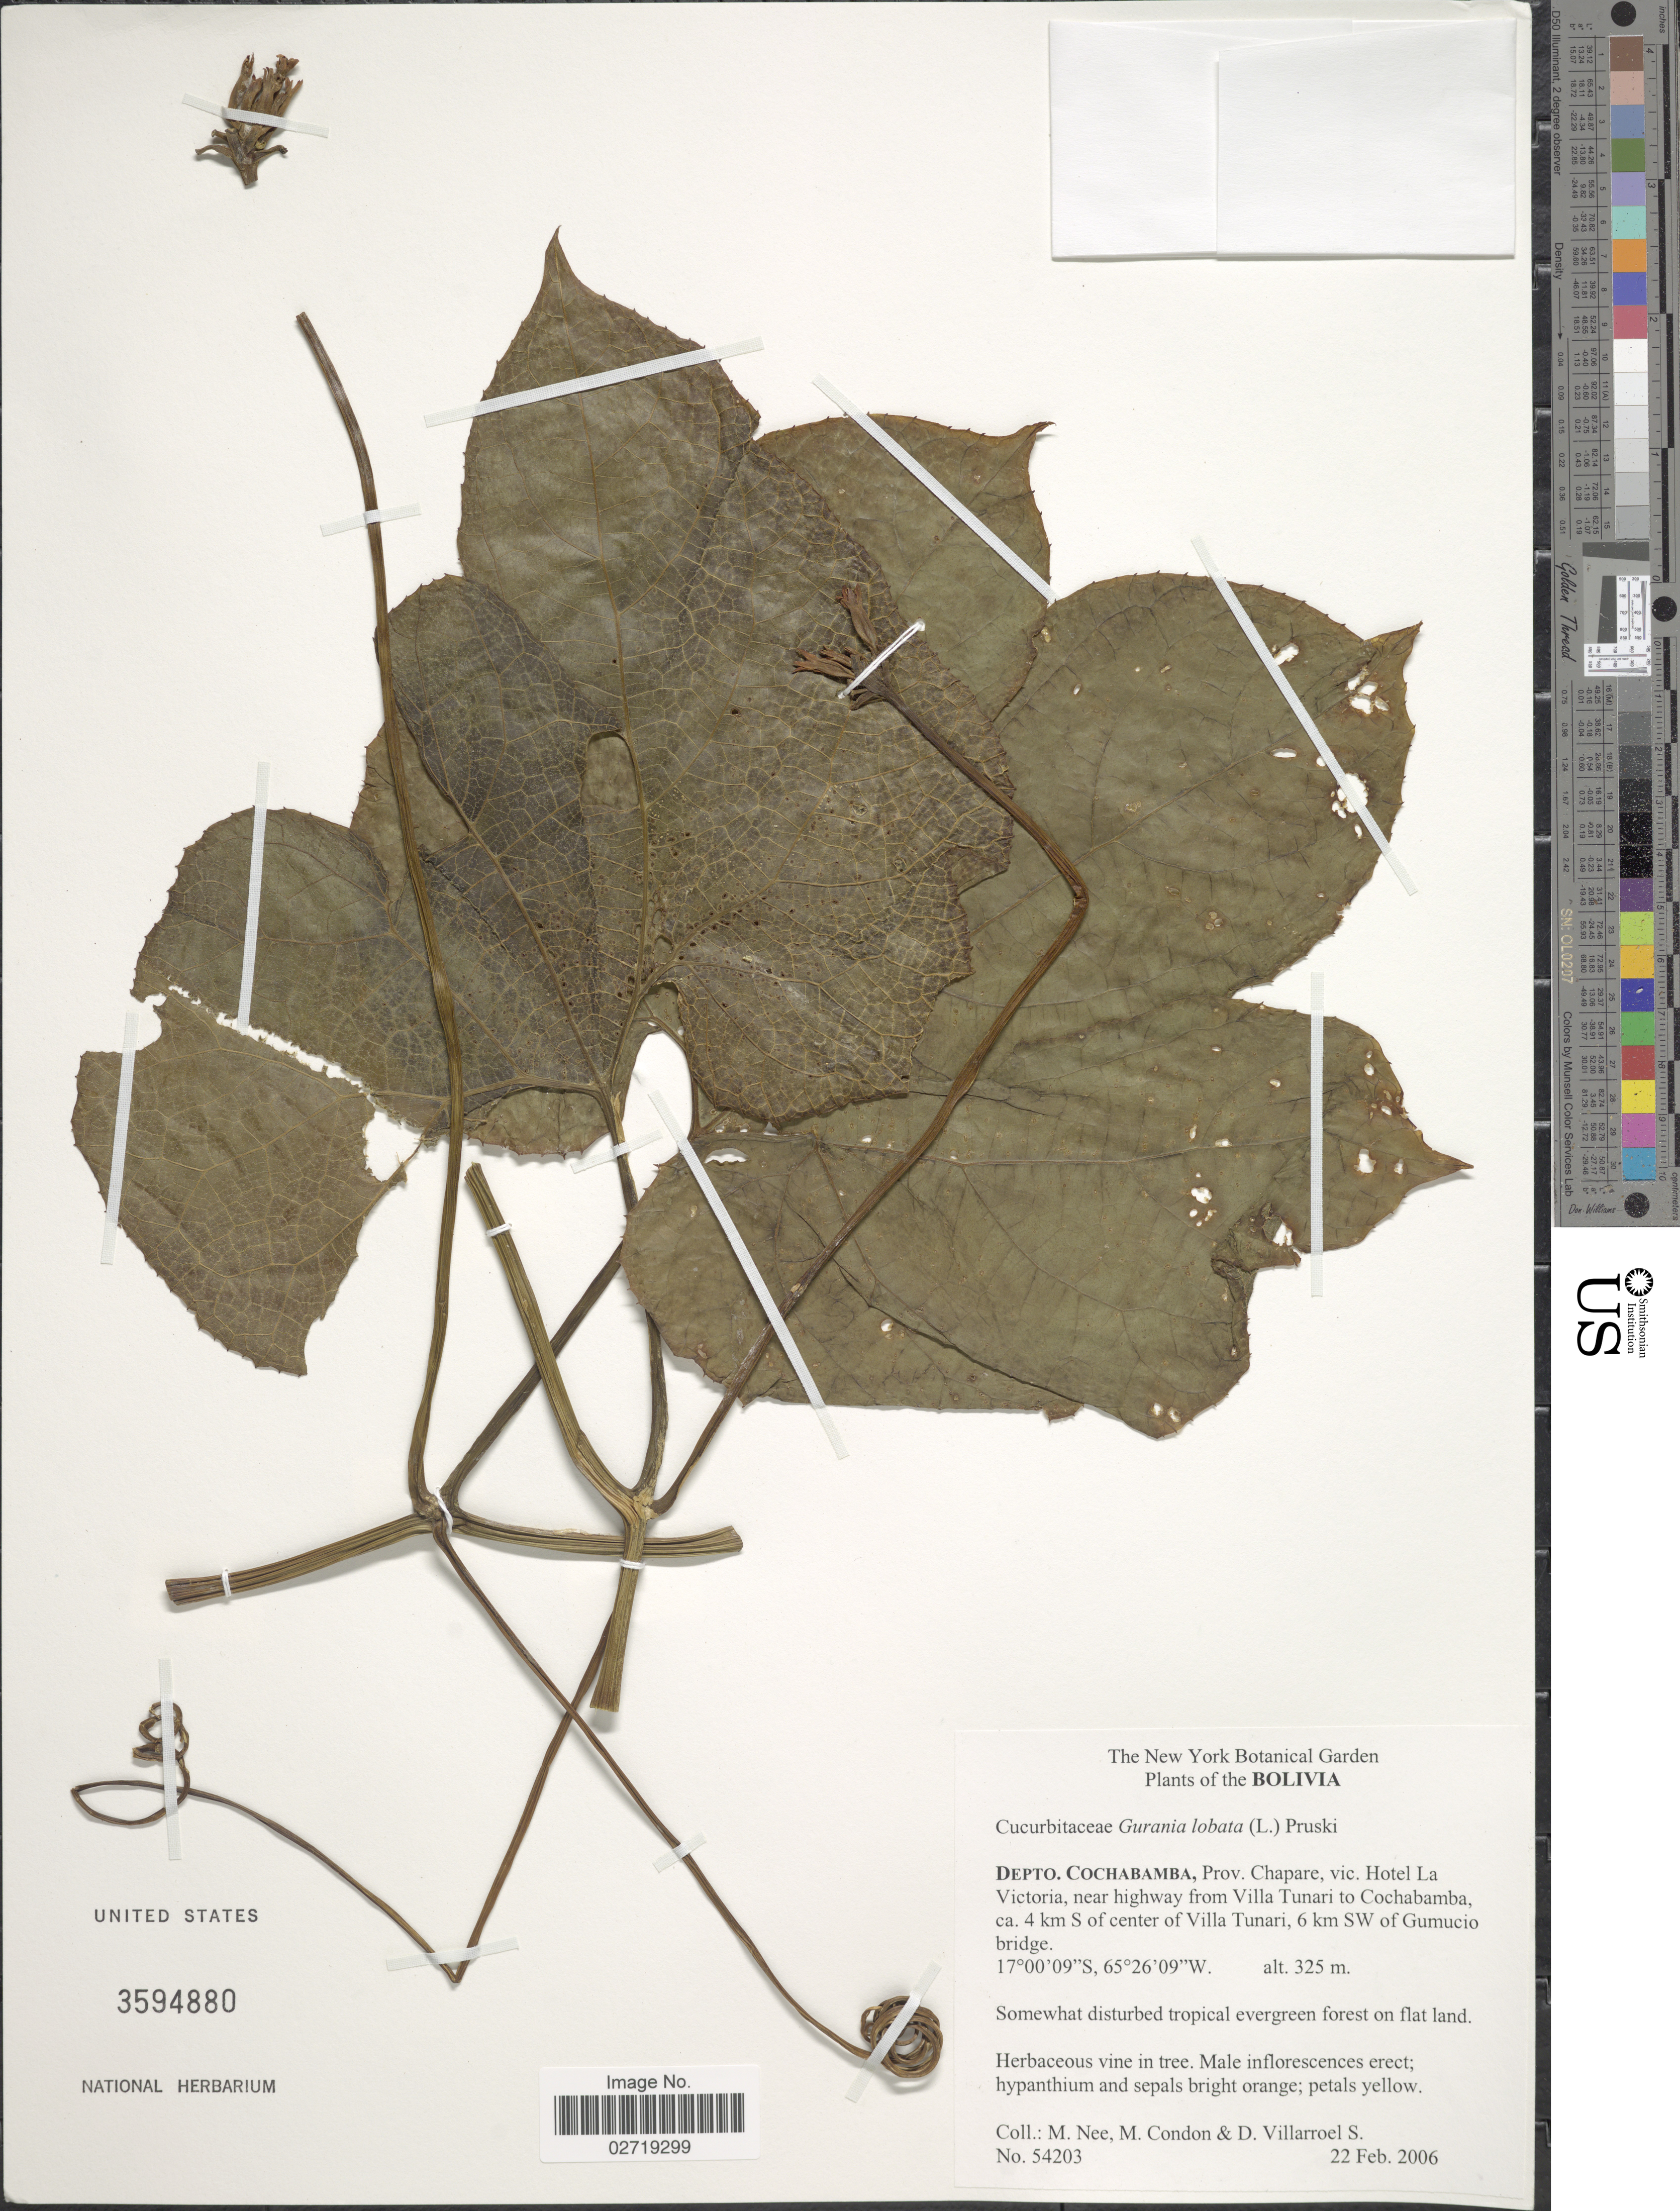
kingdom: Plantae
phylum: Tracheophyta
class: Magnoliopsida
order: Cucurbitales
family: Cucurbitaceae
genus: Gurania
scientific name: Gurania lobata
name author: (L.) Pruski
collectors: M. Nee, M. A. Condon & D. Villarroel S.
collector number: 54203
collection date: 2006-02-22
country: Bolivia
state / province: Cochabamba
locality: Depto. Cochabamba, Prov. Chapare, vic Hotel La Victoria, near highway from Villa Tunari to Cochabamba, ca. 4 km S of center of Villa Tunari, 6 km SW of Gumucio bridge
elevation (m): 325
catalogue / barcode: US 3594880